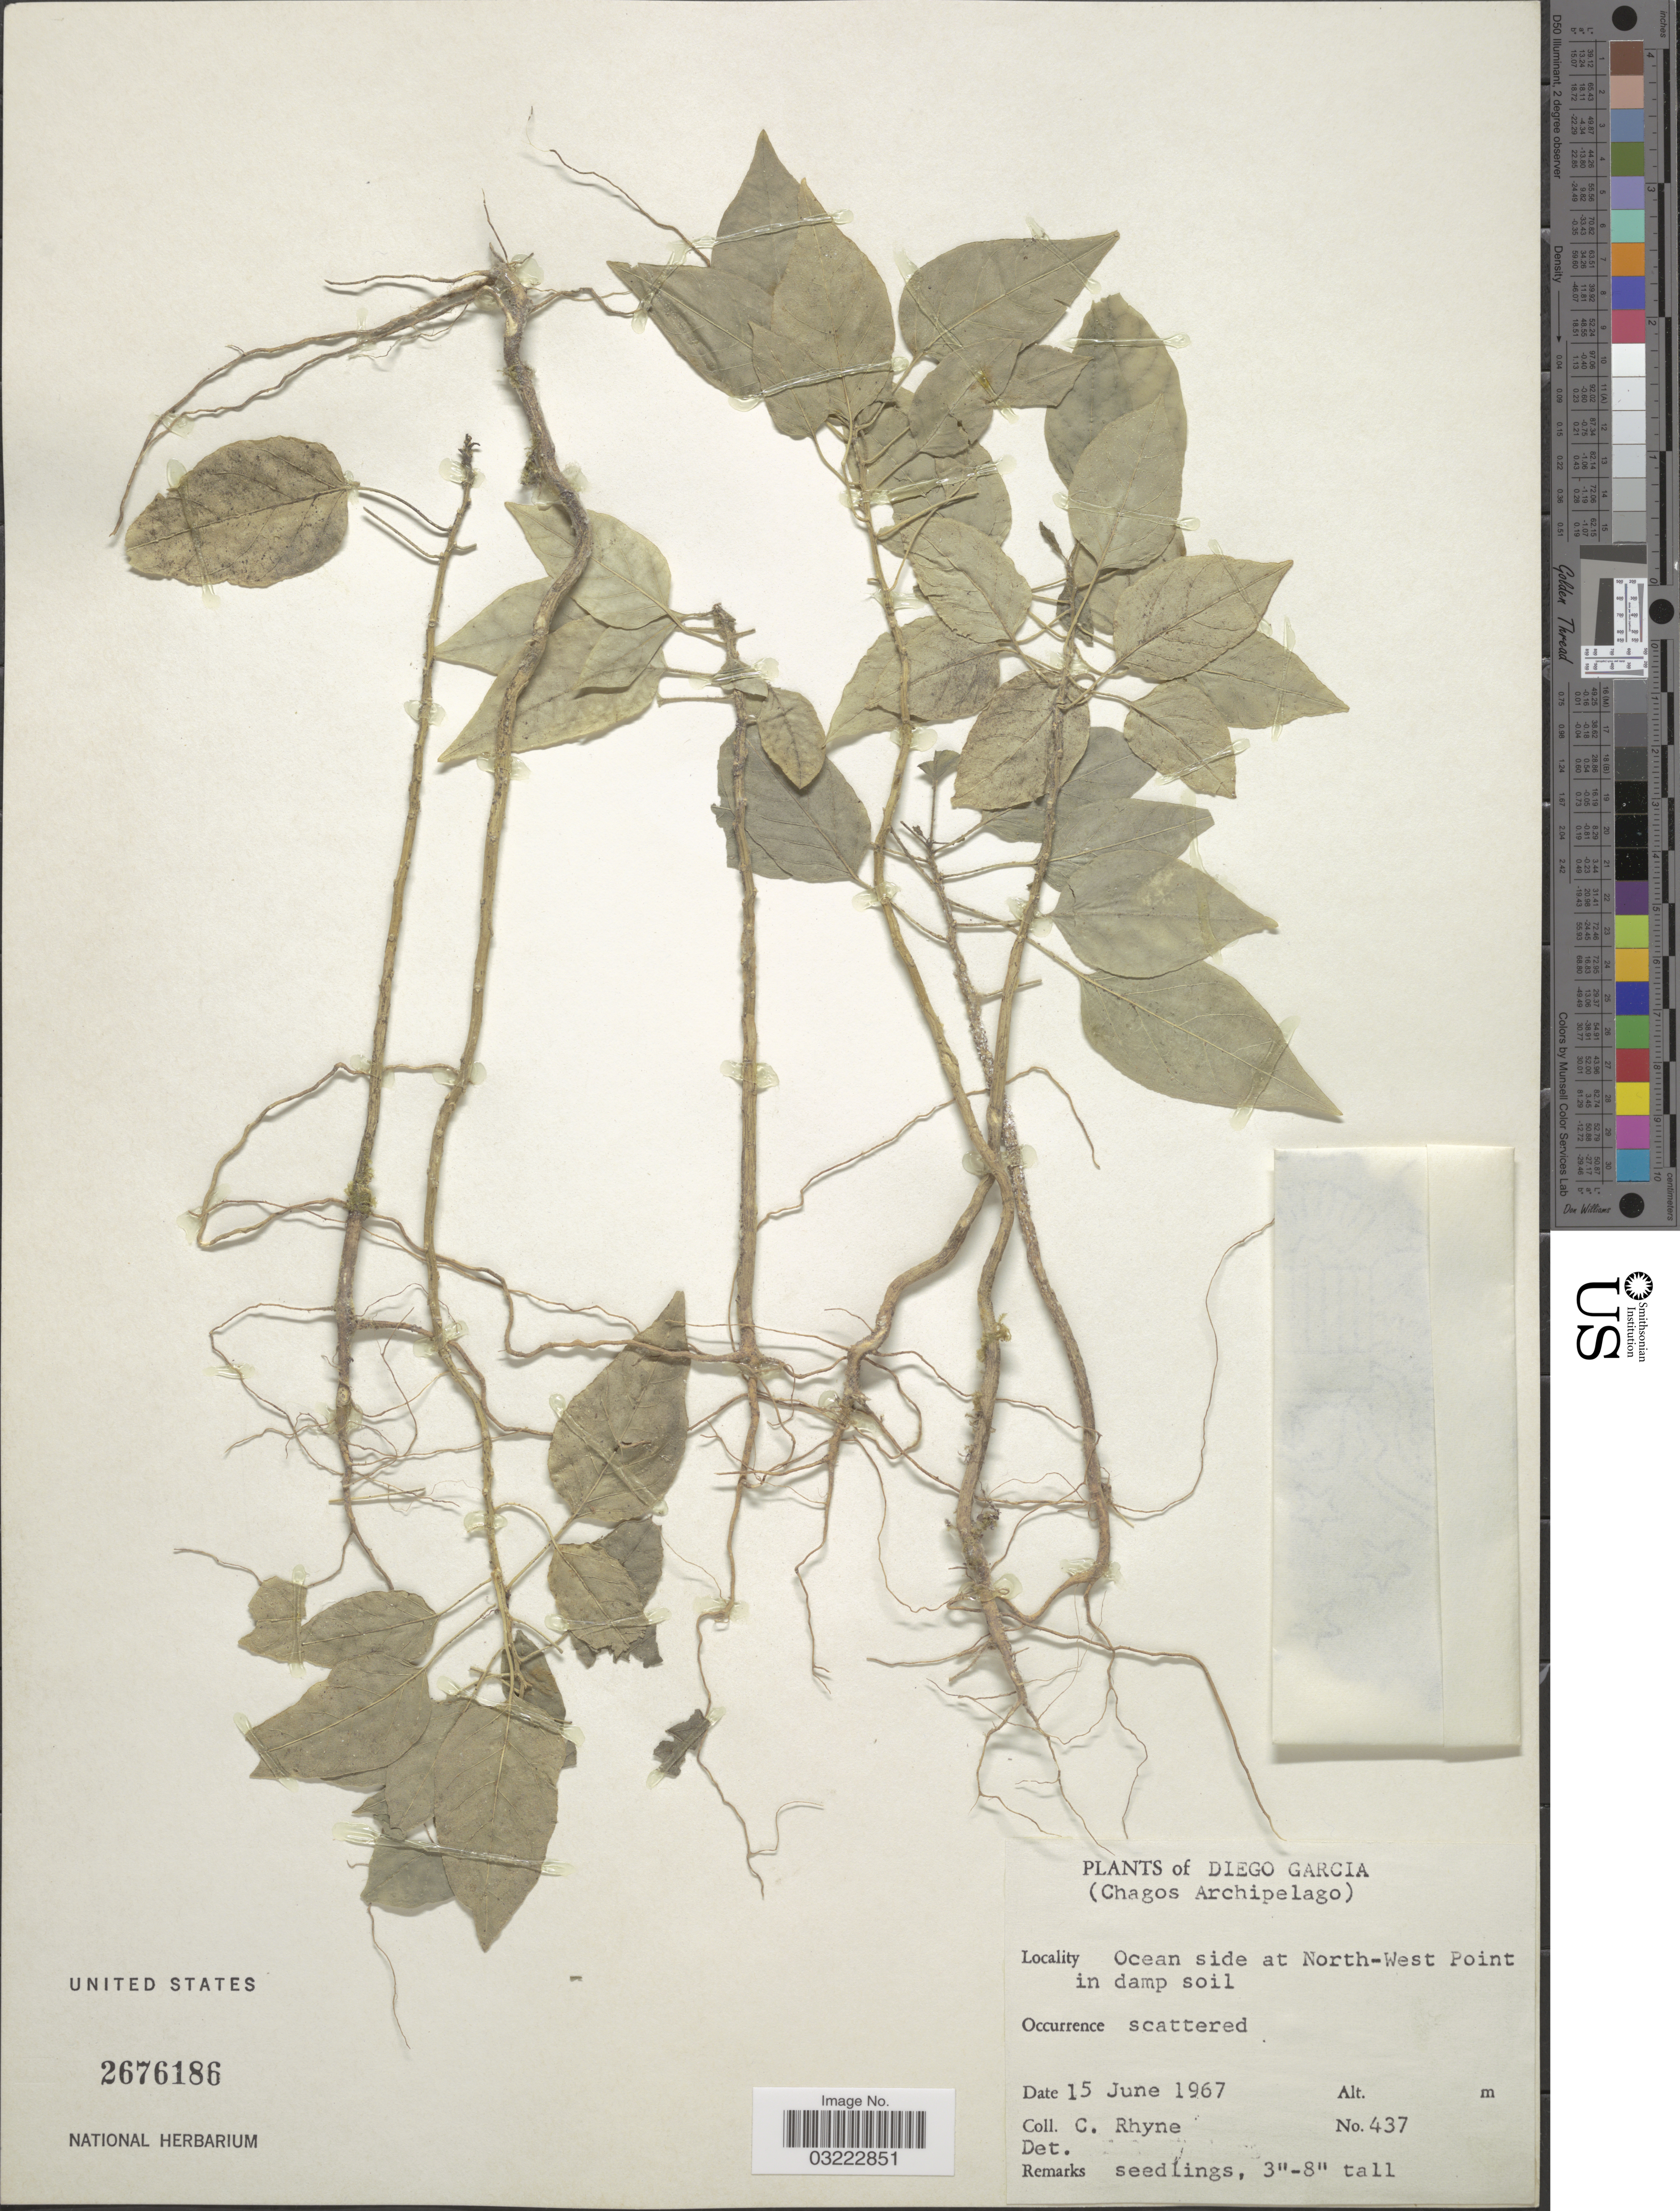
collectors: C. Rhyne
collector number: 437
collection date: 1967-06-15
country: British Indian Ocean Territory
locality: Diego Garcia (Chagos Archipelago), Ocean side at North-West Point in damp soil.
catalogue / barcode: US 2676186